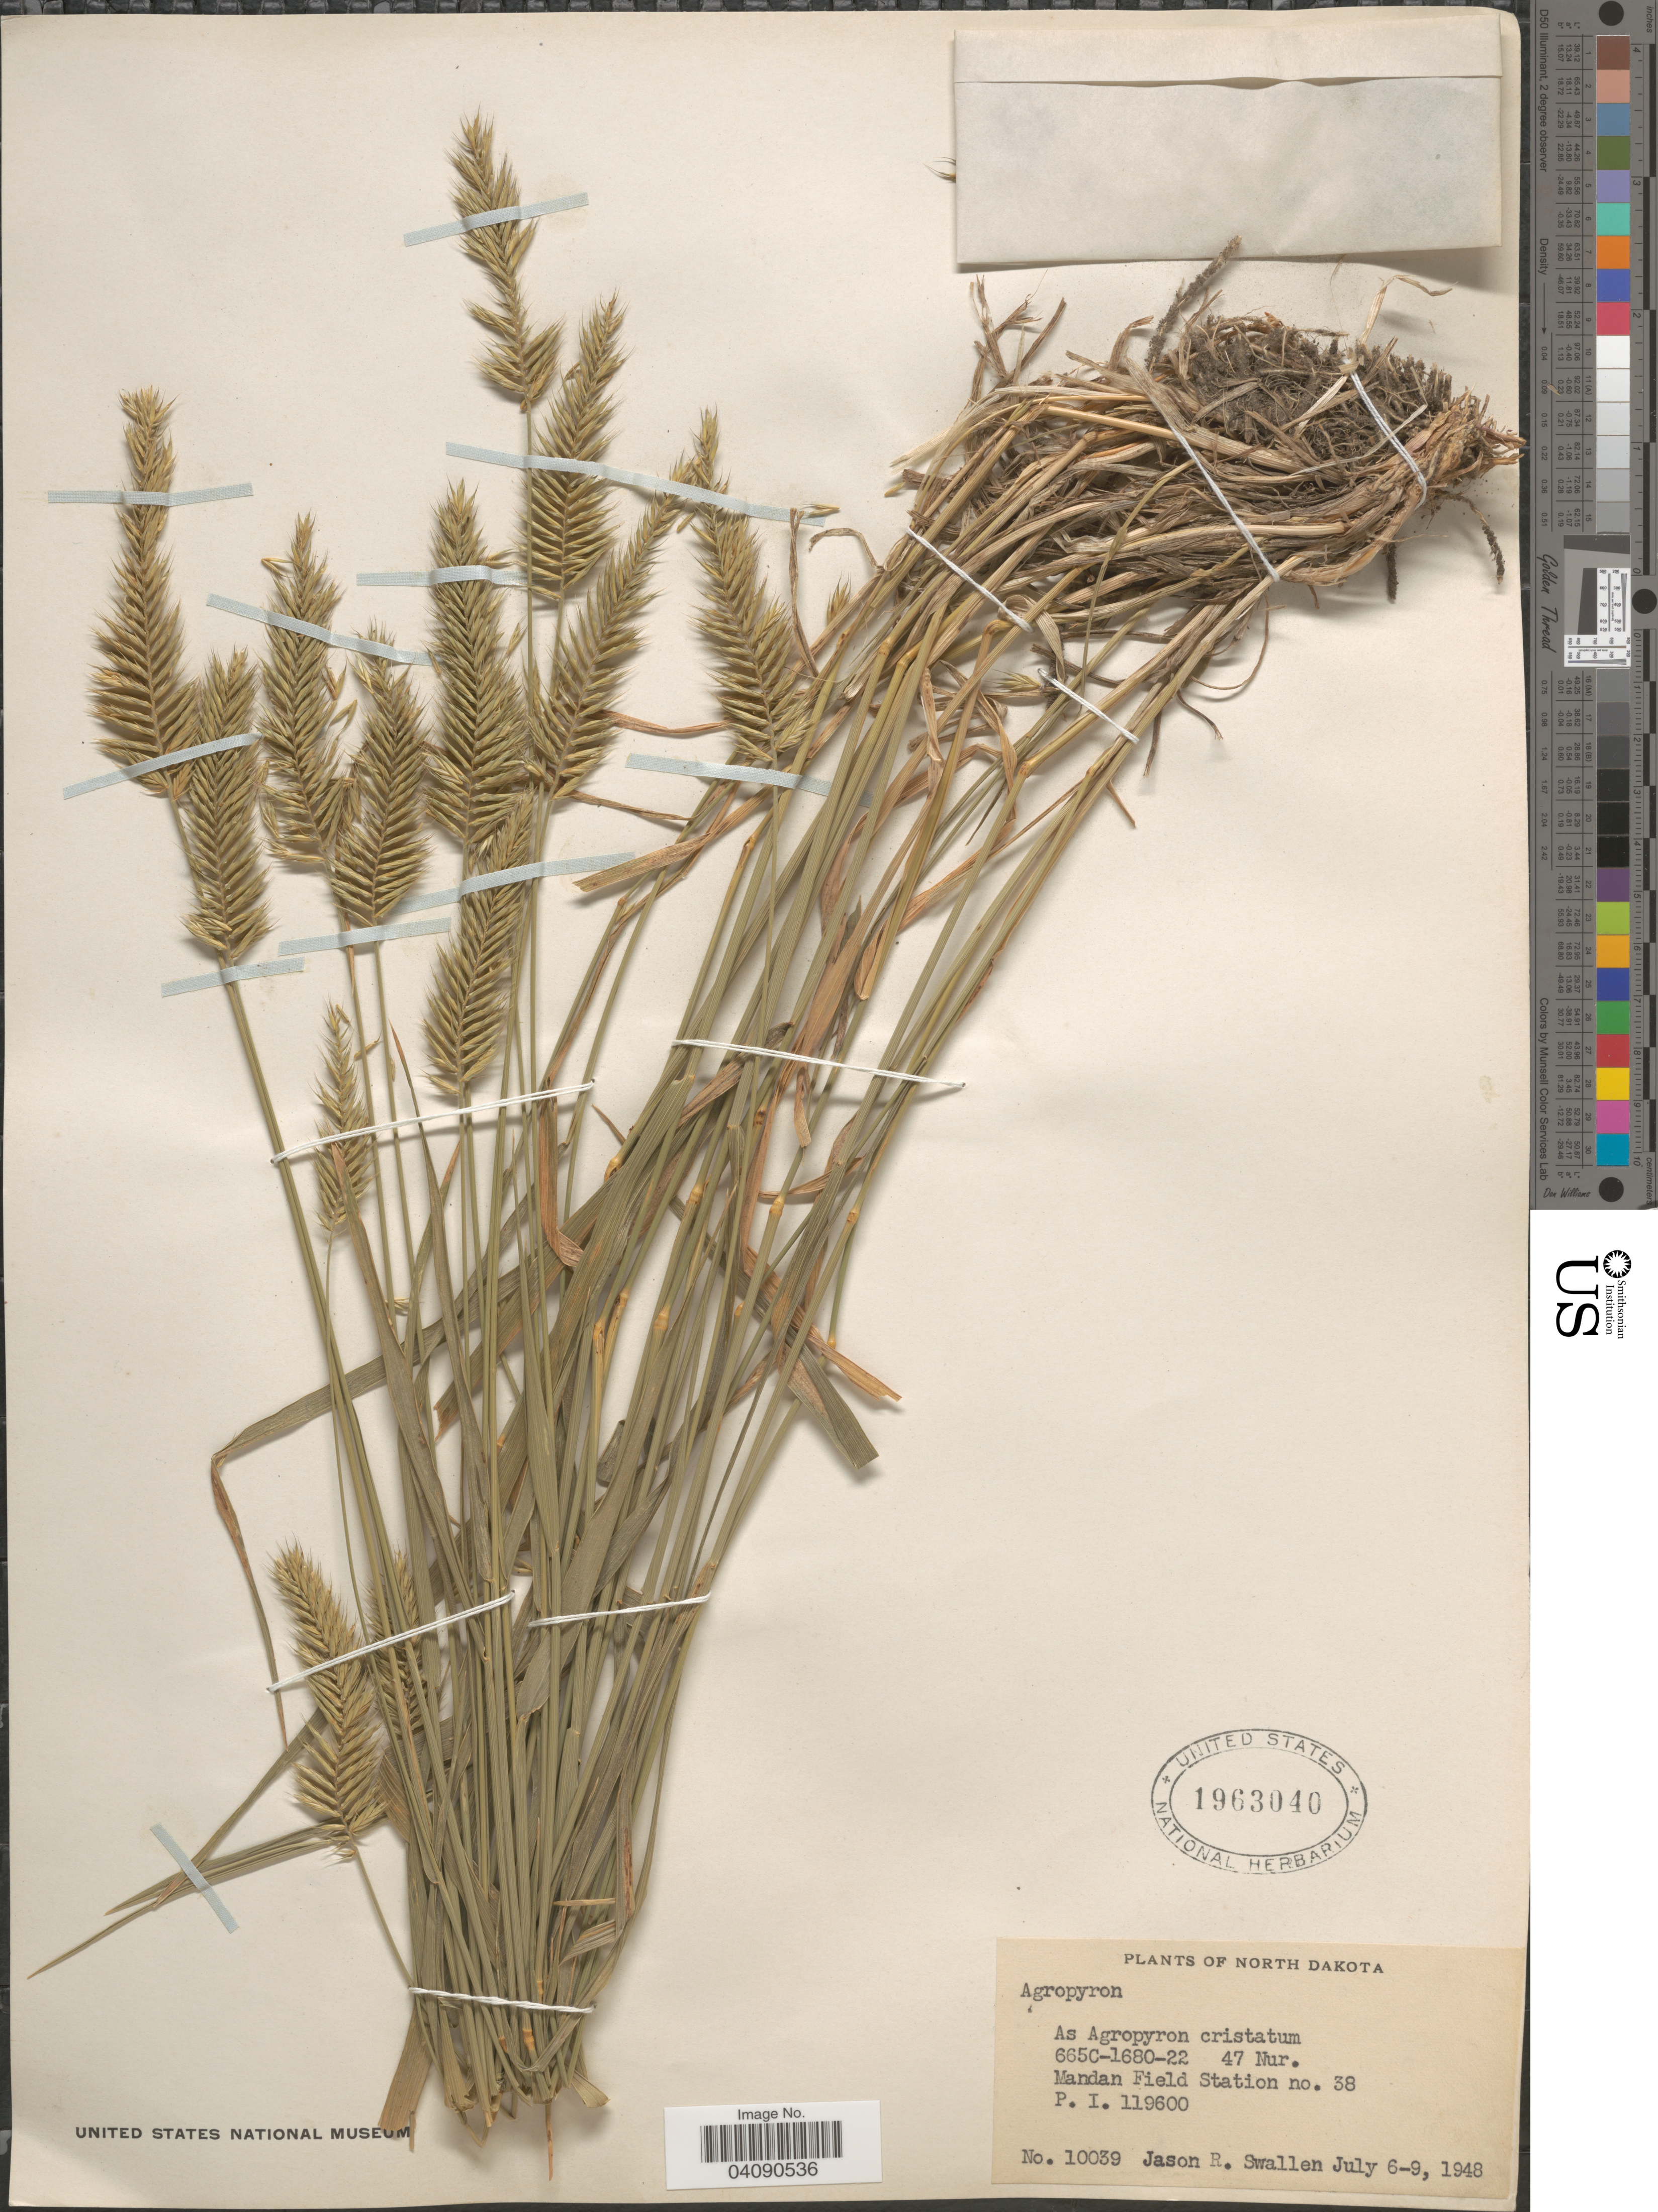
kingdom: Plantae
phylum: Tracheophyta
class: Liliopsida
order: Poales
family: Poaceae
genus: Agropyron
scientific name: Agropyron sp.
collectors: J. R. Swallen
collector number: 10039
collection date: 1948-07-06/1948-07-09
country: United States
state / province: North Dakota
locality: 665C-1680-22 47 Nur. Mandan Field Station no. 38.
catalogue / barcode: US 1963040